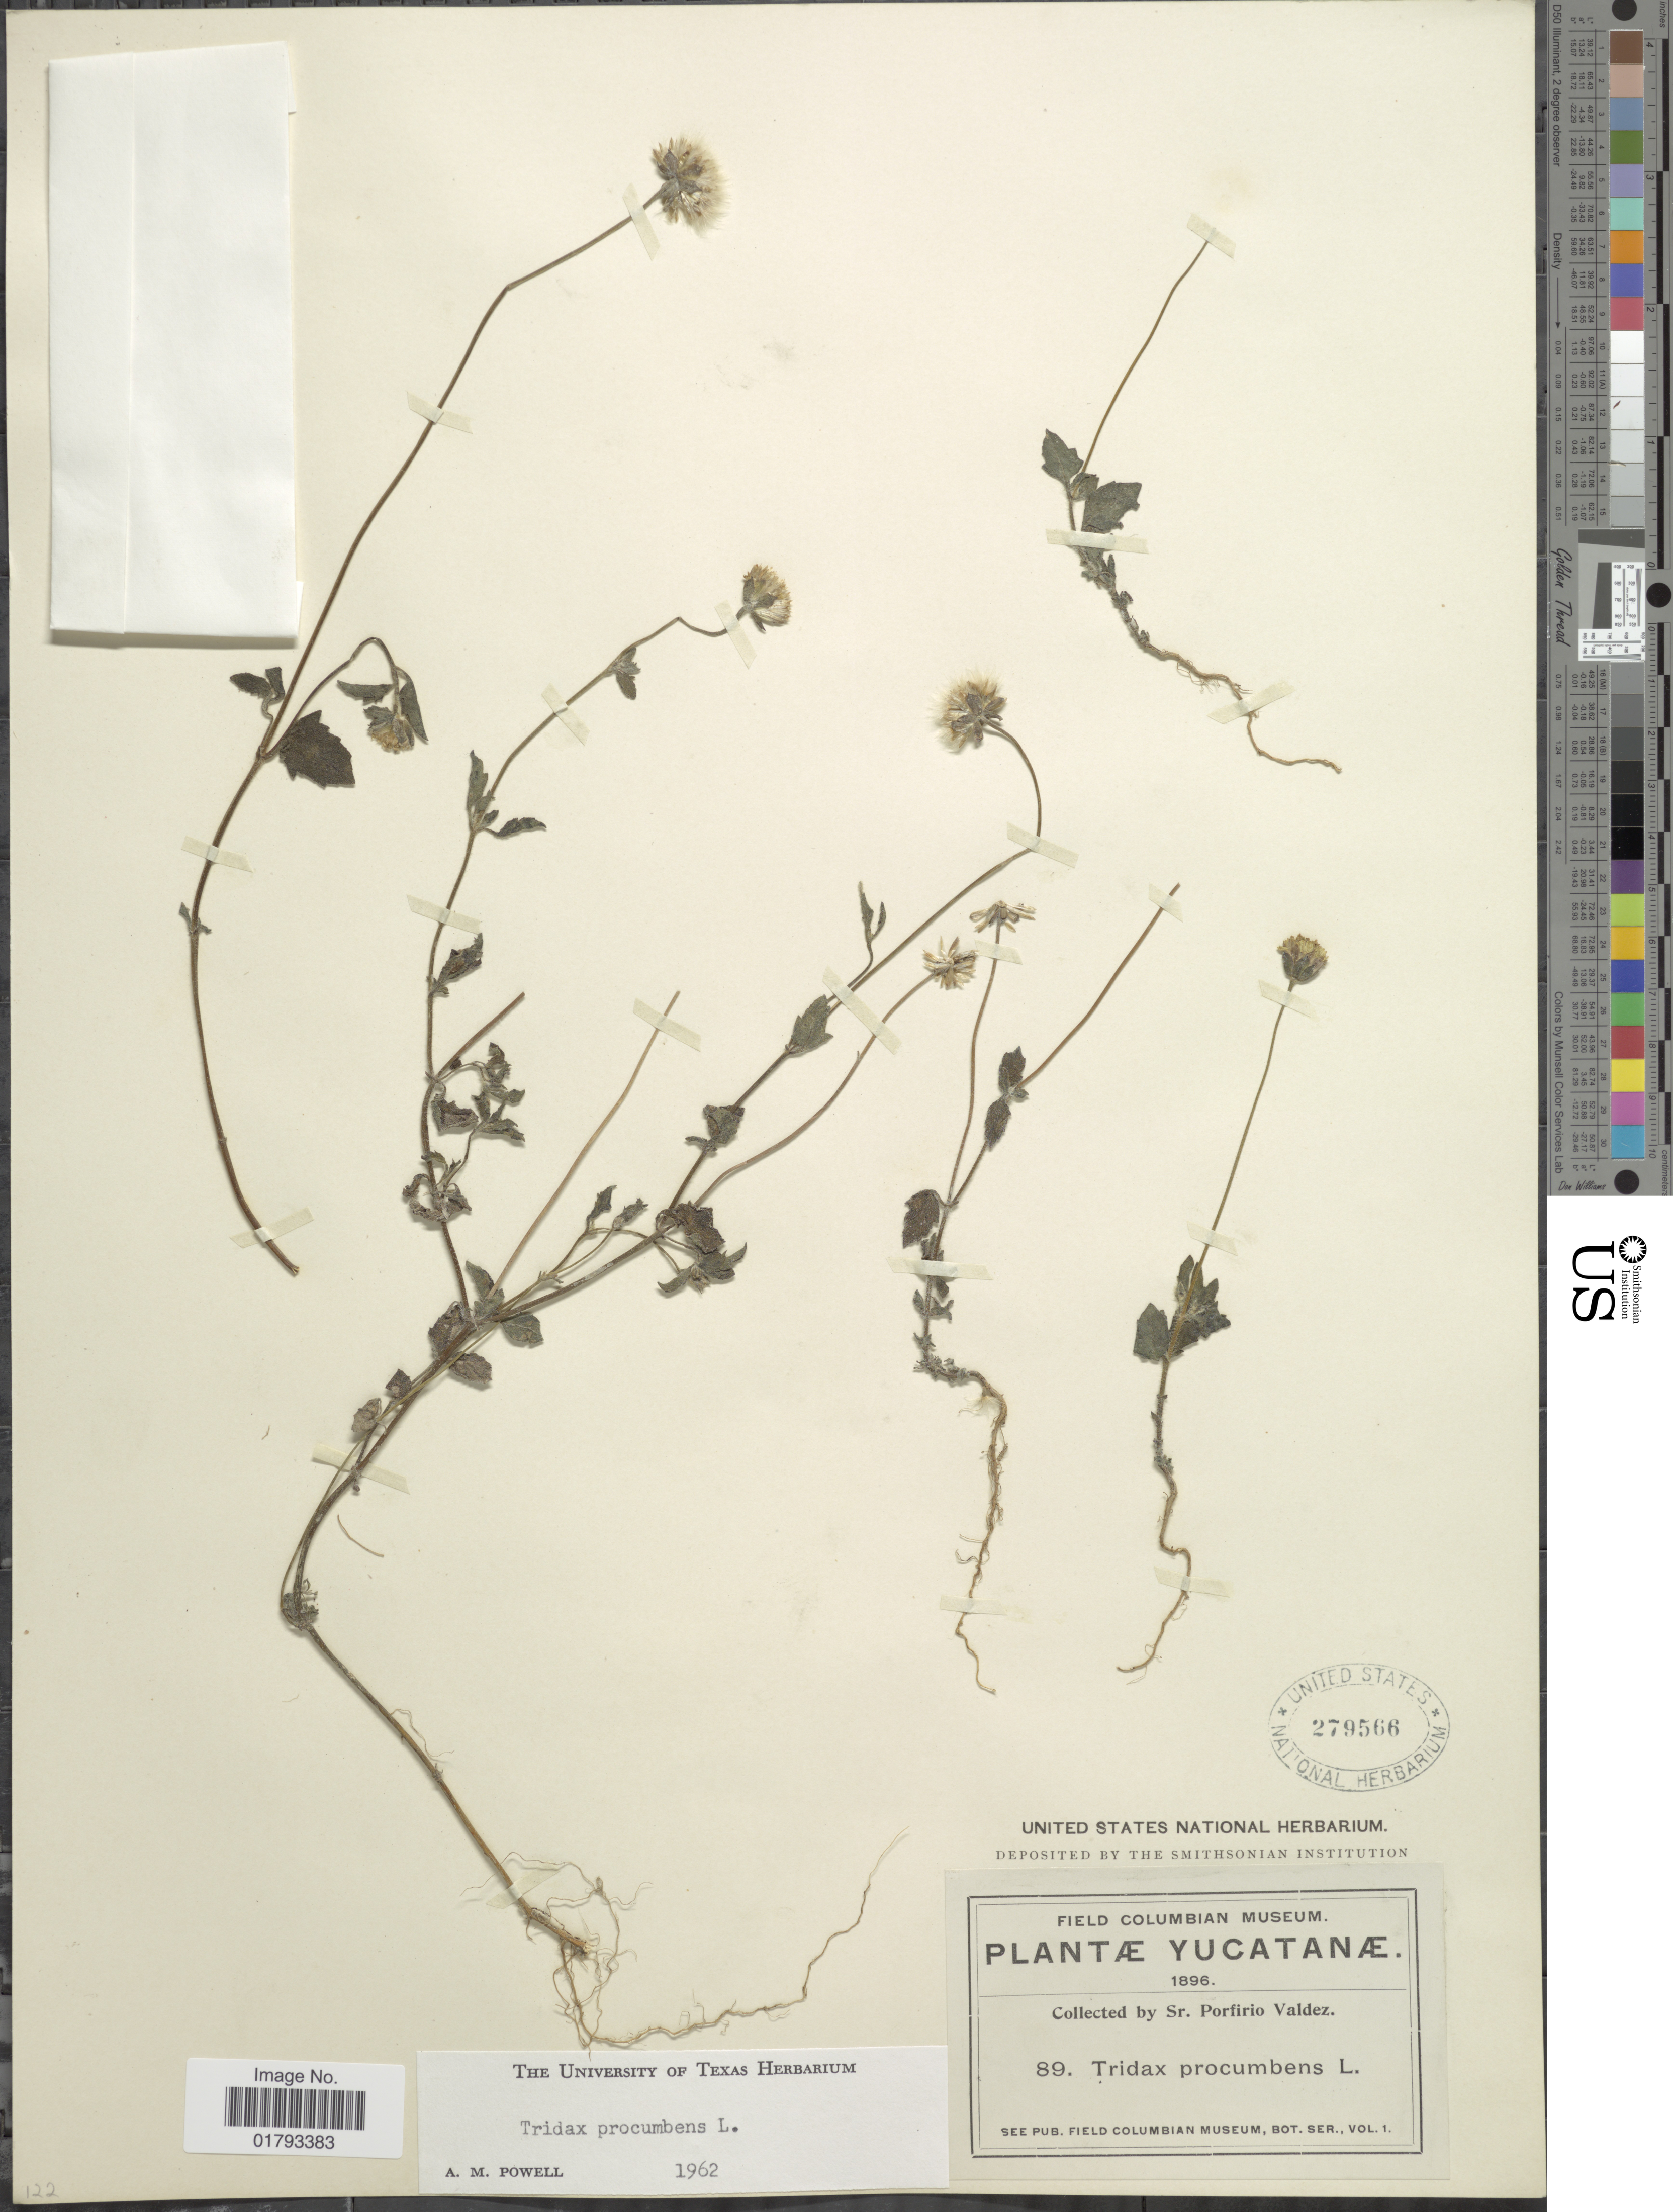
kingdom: Plantae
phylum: Tracheophyta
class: Magnoliopsida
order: Asterales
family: Asteraceae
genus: Tridax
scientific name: Tridax procumbens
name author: L.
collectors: P. Valdez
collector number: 89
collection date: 1896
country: Mexico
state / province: Yucatán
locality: Yucatanae.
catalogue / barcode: US 279566